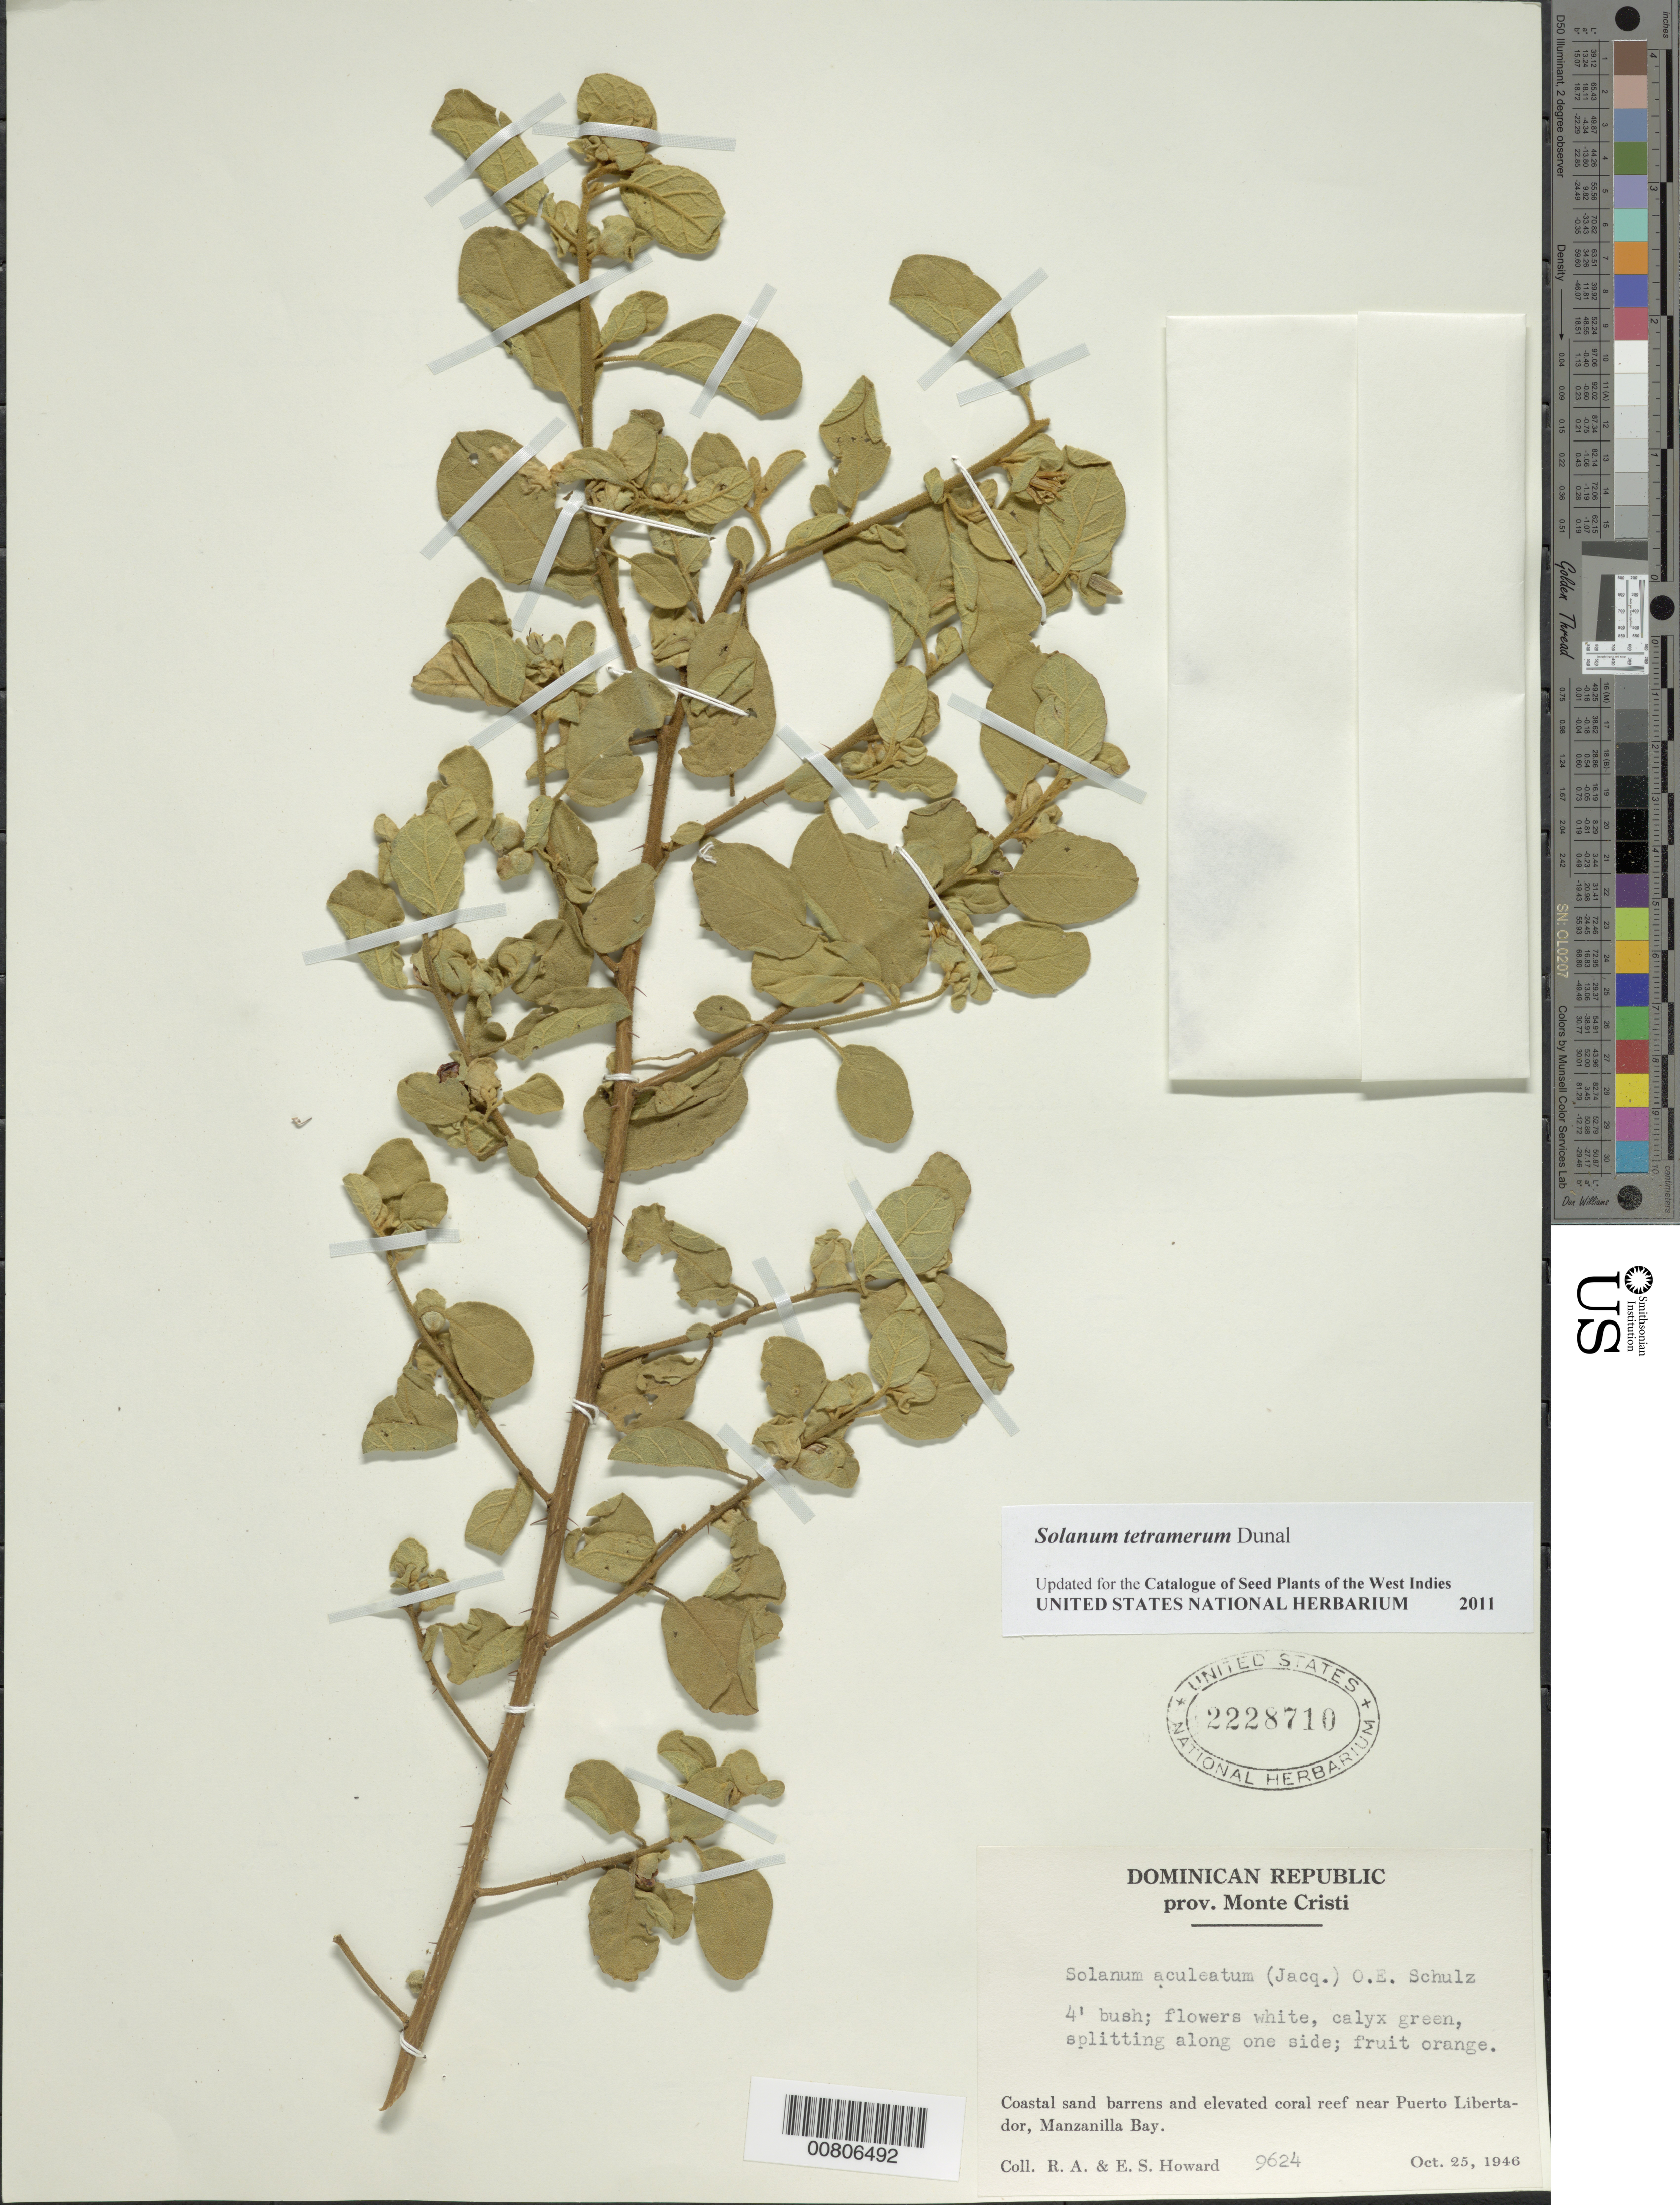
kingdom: Plantae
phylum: Tracheophyta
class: Magnoliopsida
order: Solanales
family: Solanaceae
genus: Solanum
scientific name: Solanum aquartia var. aquartia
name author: Dunal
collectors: R. A. Howard & E. S. Howard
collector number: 9624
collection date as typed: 25 Oct 1946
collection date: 1946-10-25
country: Dominican Republic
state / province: Monte Cristi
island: Hispaniola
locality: Near Puerto Libertador, Manzanilla Bay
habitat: Coastal sand barrens and elevated coral reef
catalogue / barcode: US 2228710